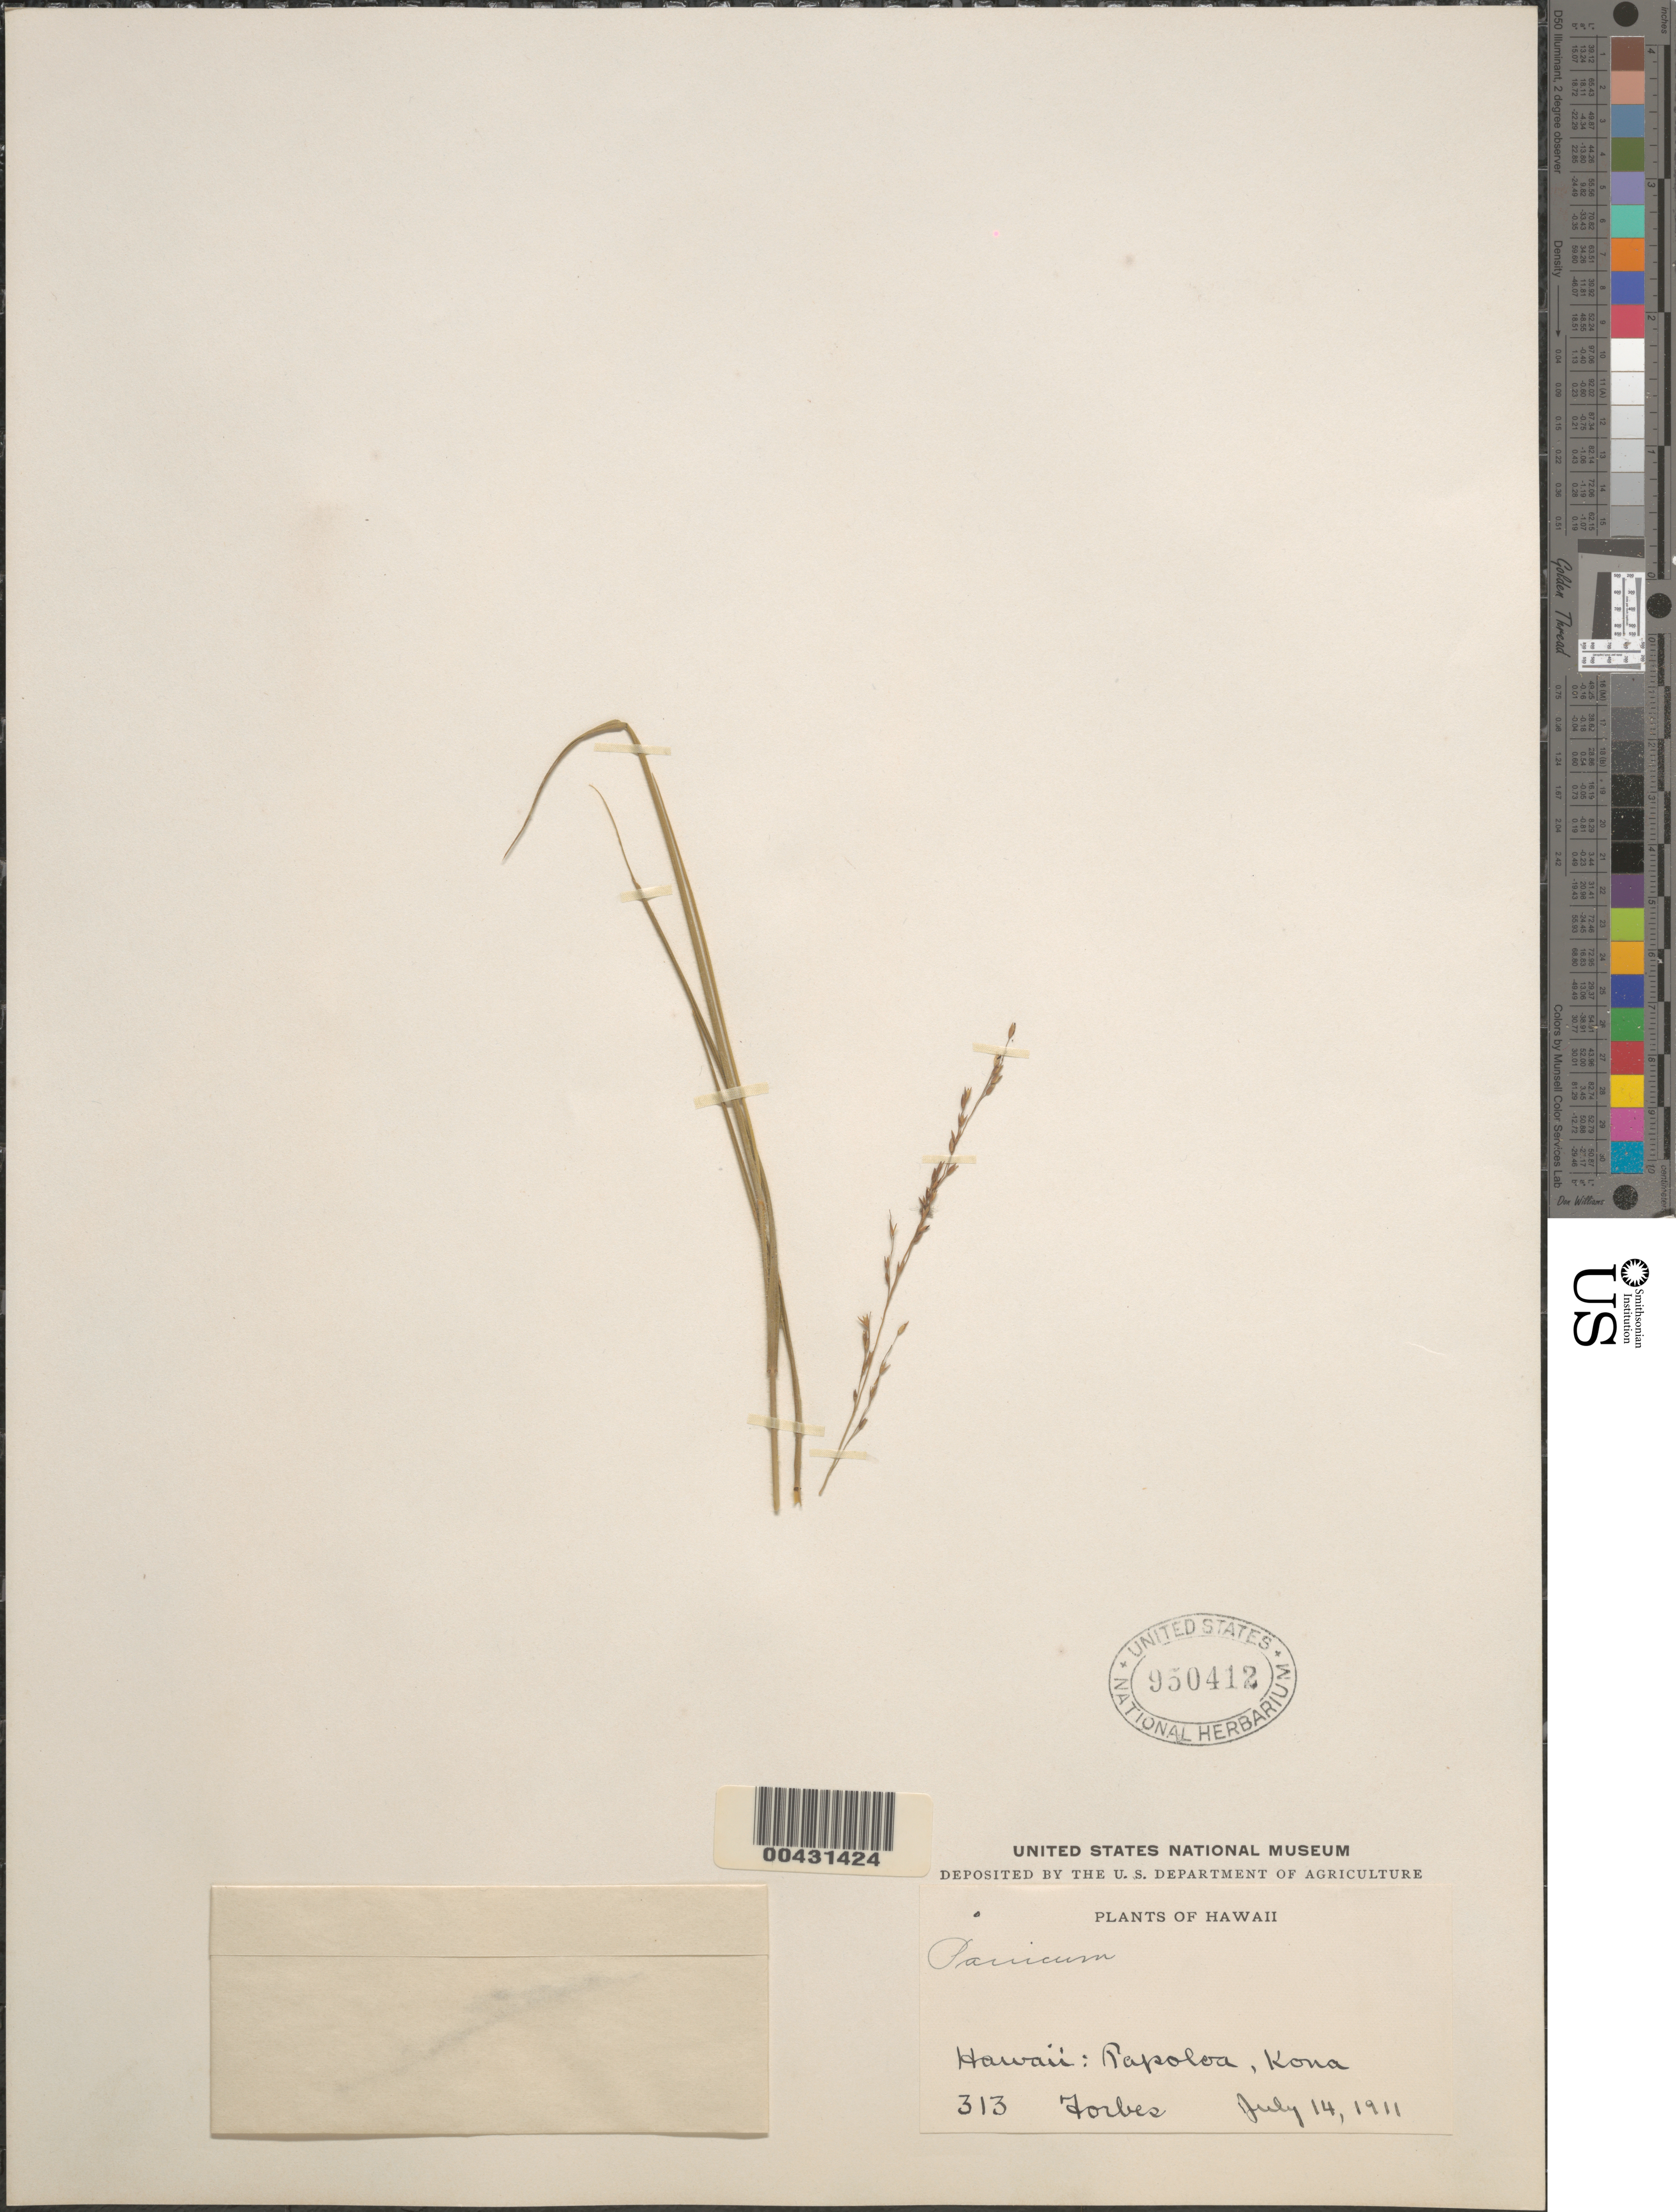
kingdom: Plantae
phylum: Tracheophyta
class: Liliopsida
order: Poales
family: Poaceae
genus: Panicum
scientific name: Panicum tenuifolium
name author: Hook. & Arn.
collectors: C. N. Forbes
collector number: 313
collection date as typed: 14 Jul 1911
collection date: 1911-07-14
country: United States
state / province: Hawaii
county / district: Hawaii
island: Hawaii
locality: Papaloa, Kona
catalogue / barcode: US 950412